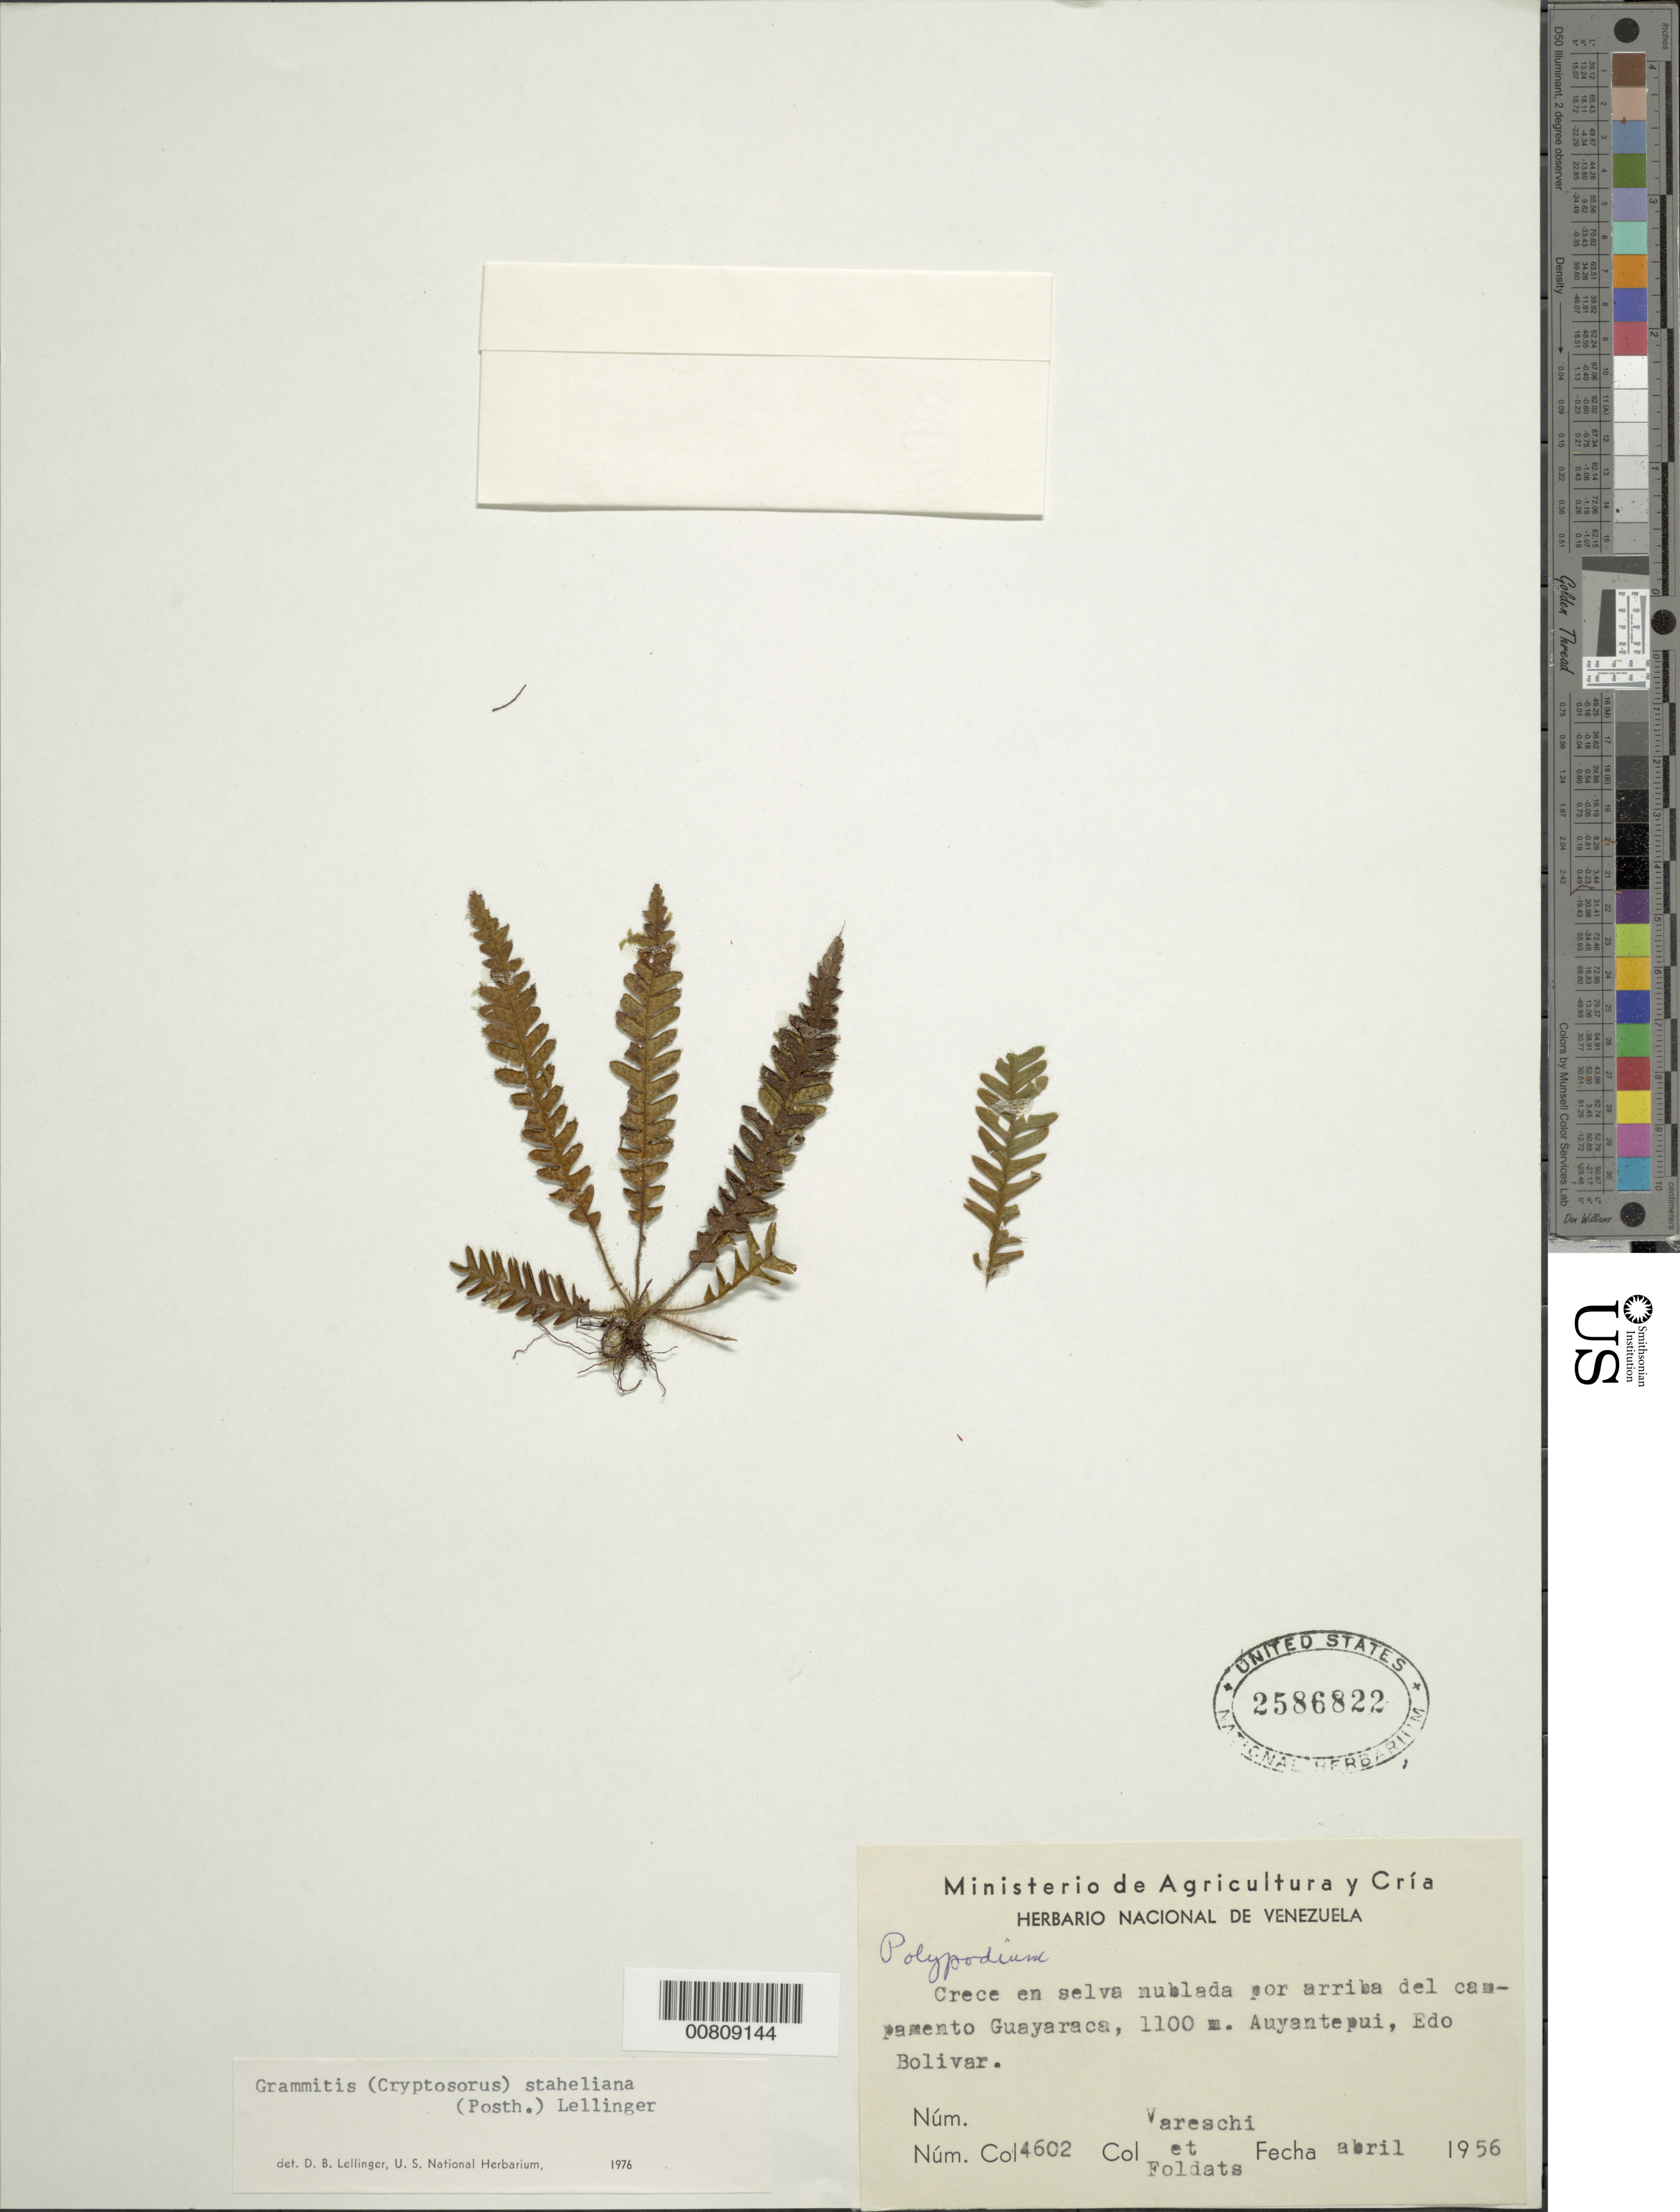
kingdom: Plantae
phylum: Tracheophyta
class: Polypodiopsida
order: Polypodiales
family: Polypodiaceae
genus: Terpsichore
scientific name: Terpsichore staheliana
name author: (Posth.) A.R. Sm.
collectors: V. Vareschi & E. Foldats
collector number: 4602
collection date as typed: Apr-56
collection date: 1956-04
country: Venezuela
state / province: Bolívar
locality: Auyan-tepuí, Guayaraca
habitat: Crece en selva nublada por arriba del campamento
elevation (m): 1100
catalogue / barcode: US 2586822